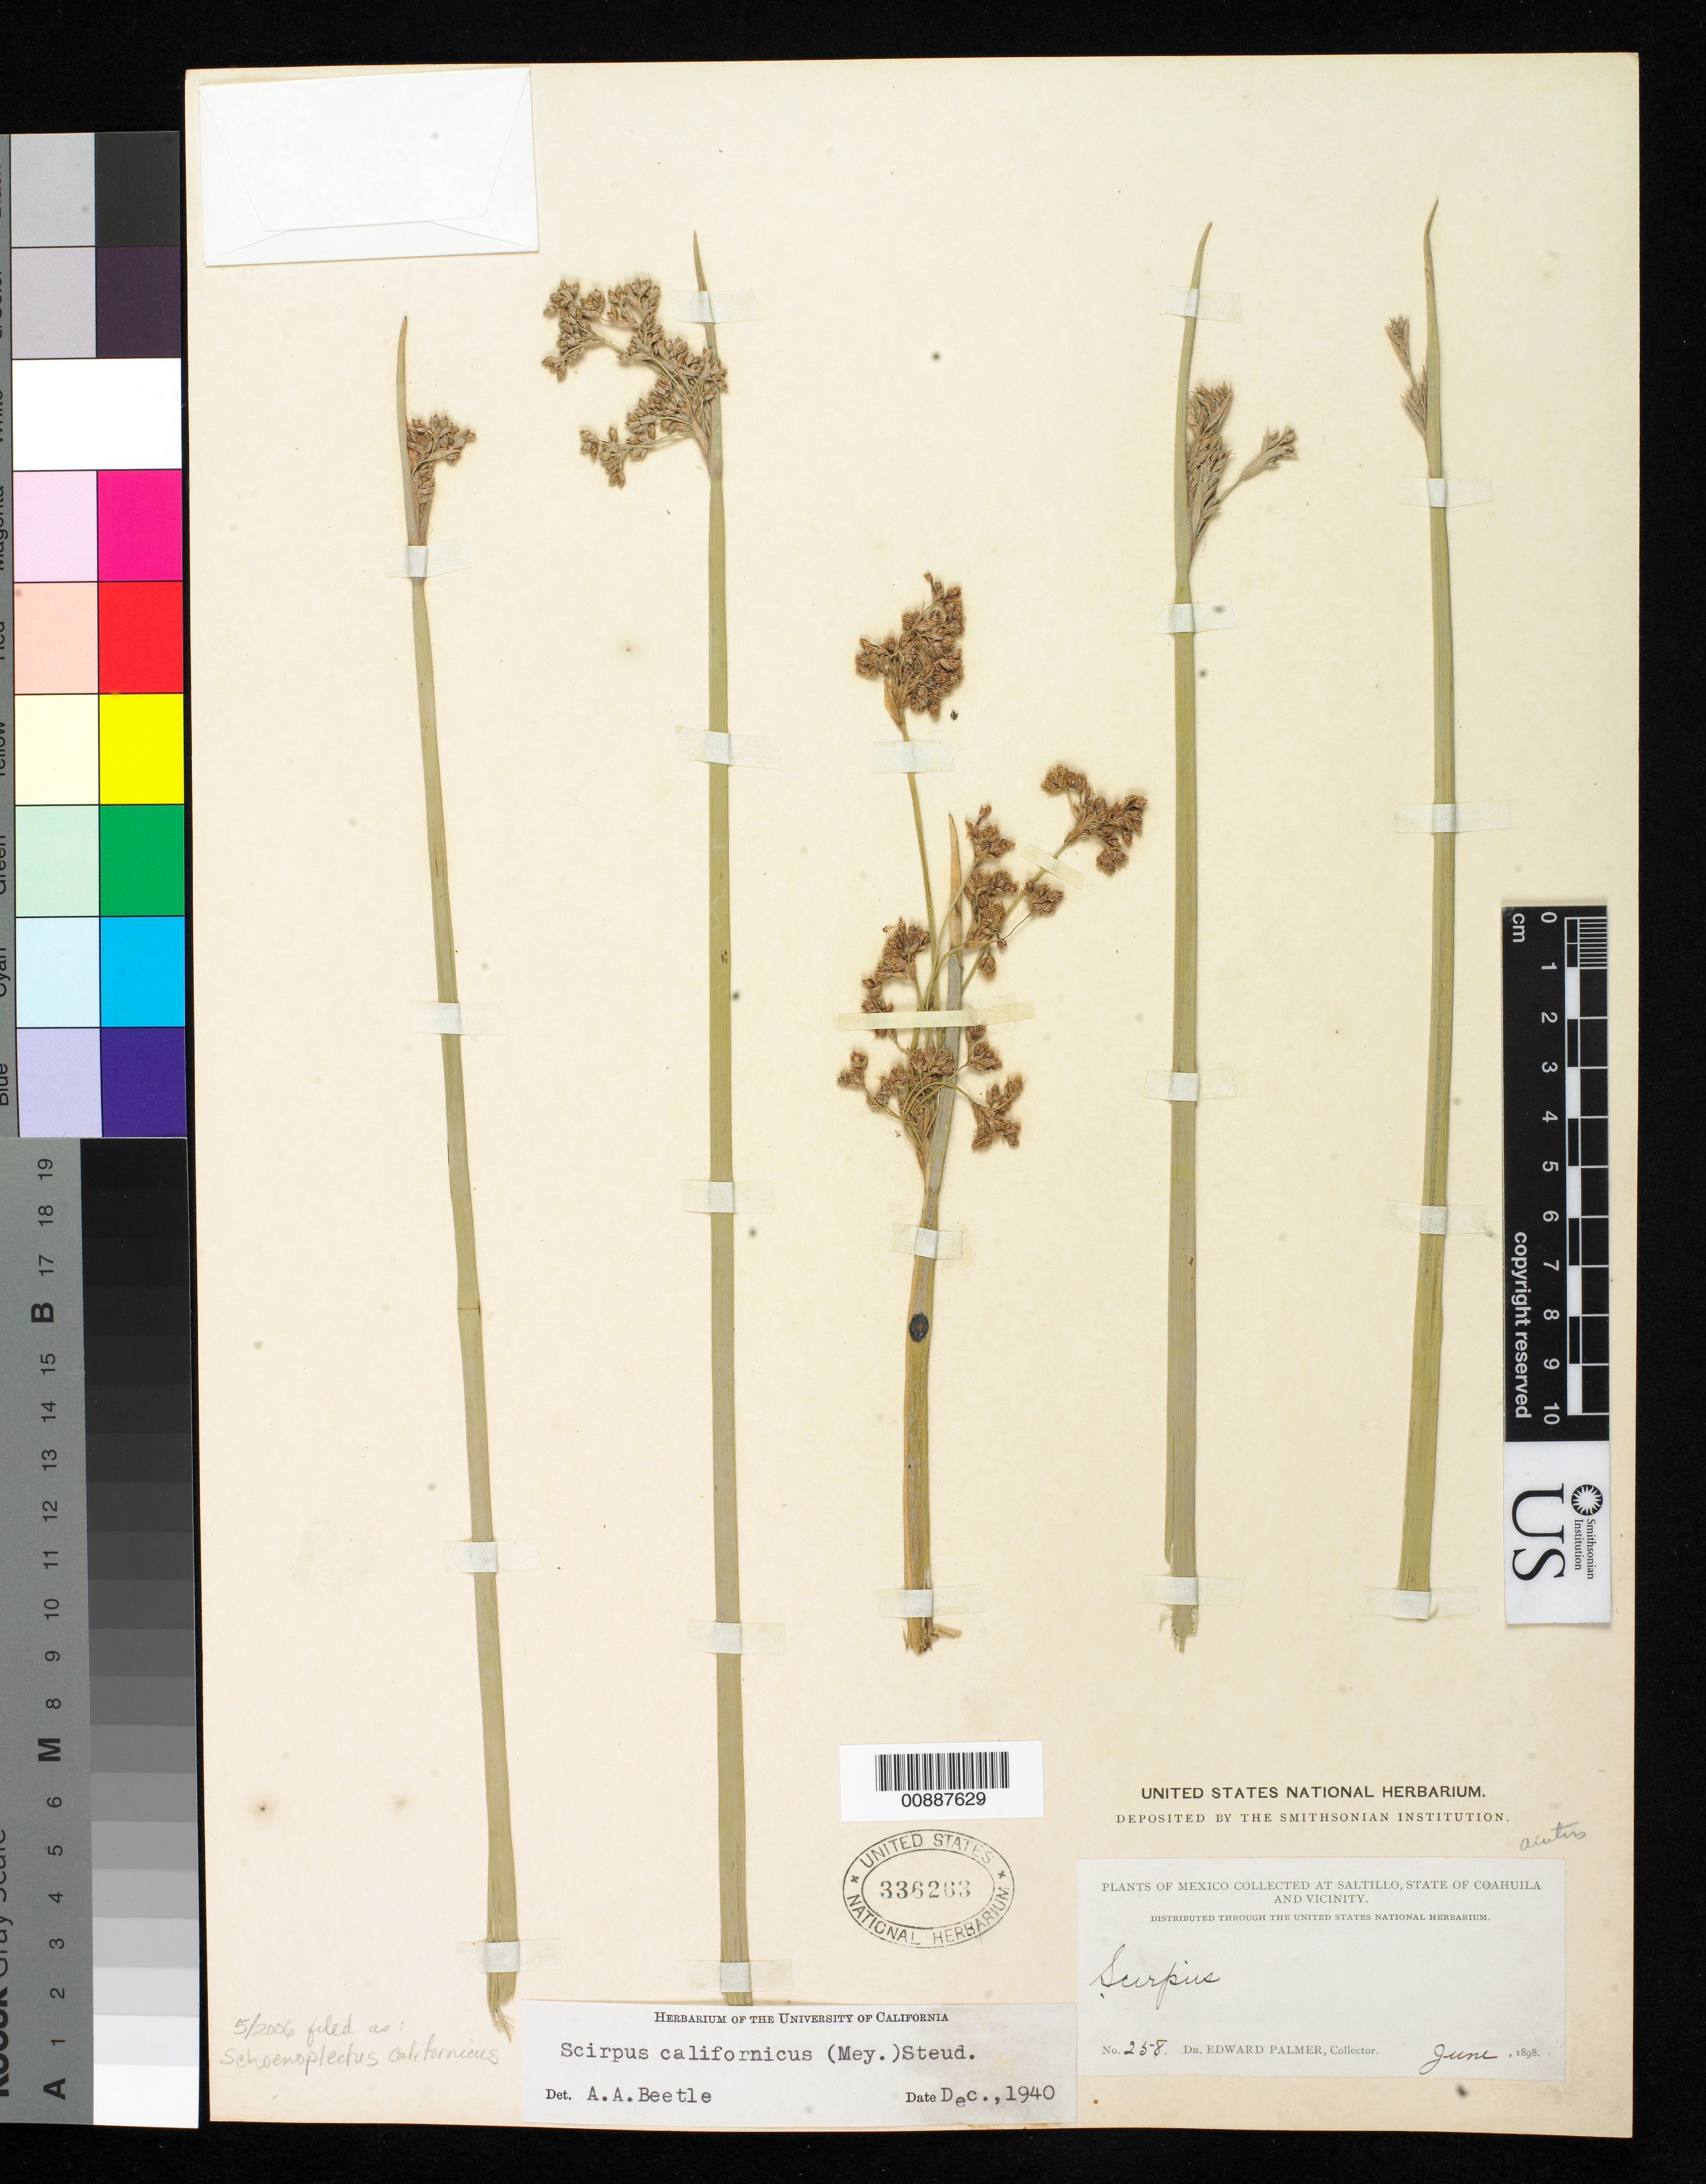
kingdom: Plantae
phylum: Tracheophyta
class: Liliopsida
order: Poales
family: Cyperaceae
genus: Schoenoplectus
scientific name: Schoenoplectus californicus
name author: (C.A. Mey.) Soják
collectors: E. Palmer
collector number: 258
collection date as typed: Jun 1898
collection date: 1898-06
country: Mexico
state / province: Coahuila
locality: Saltillo, Coahuila and vicinity.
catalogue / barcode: US 336263